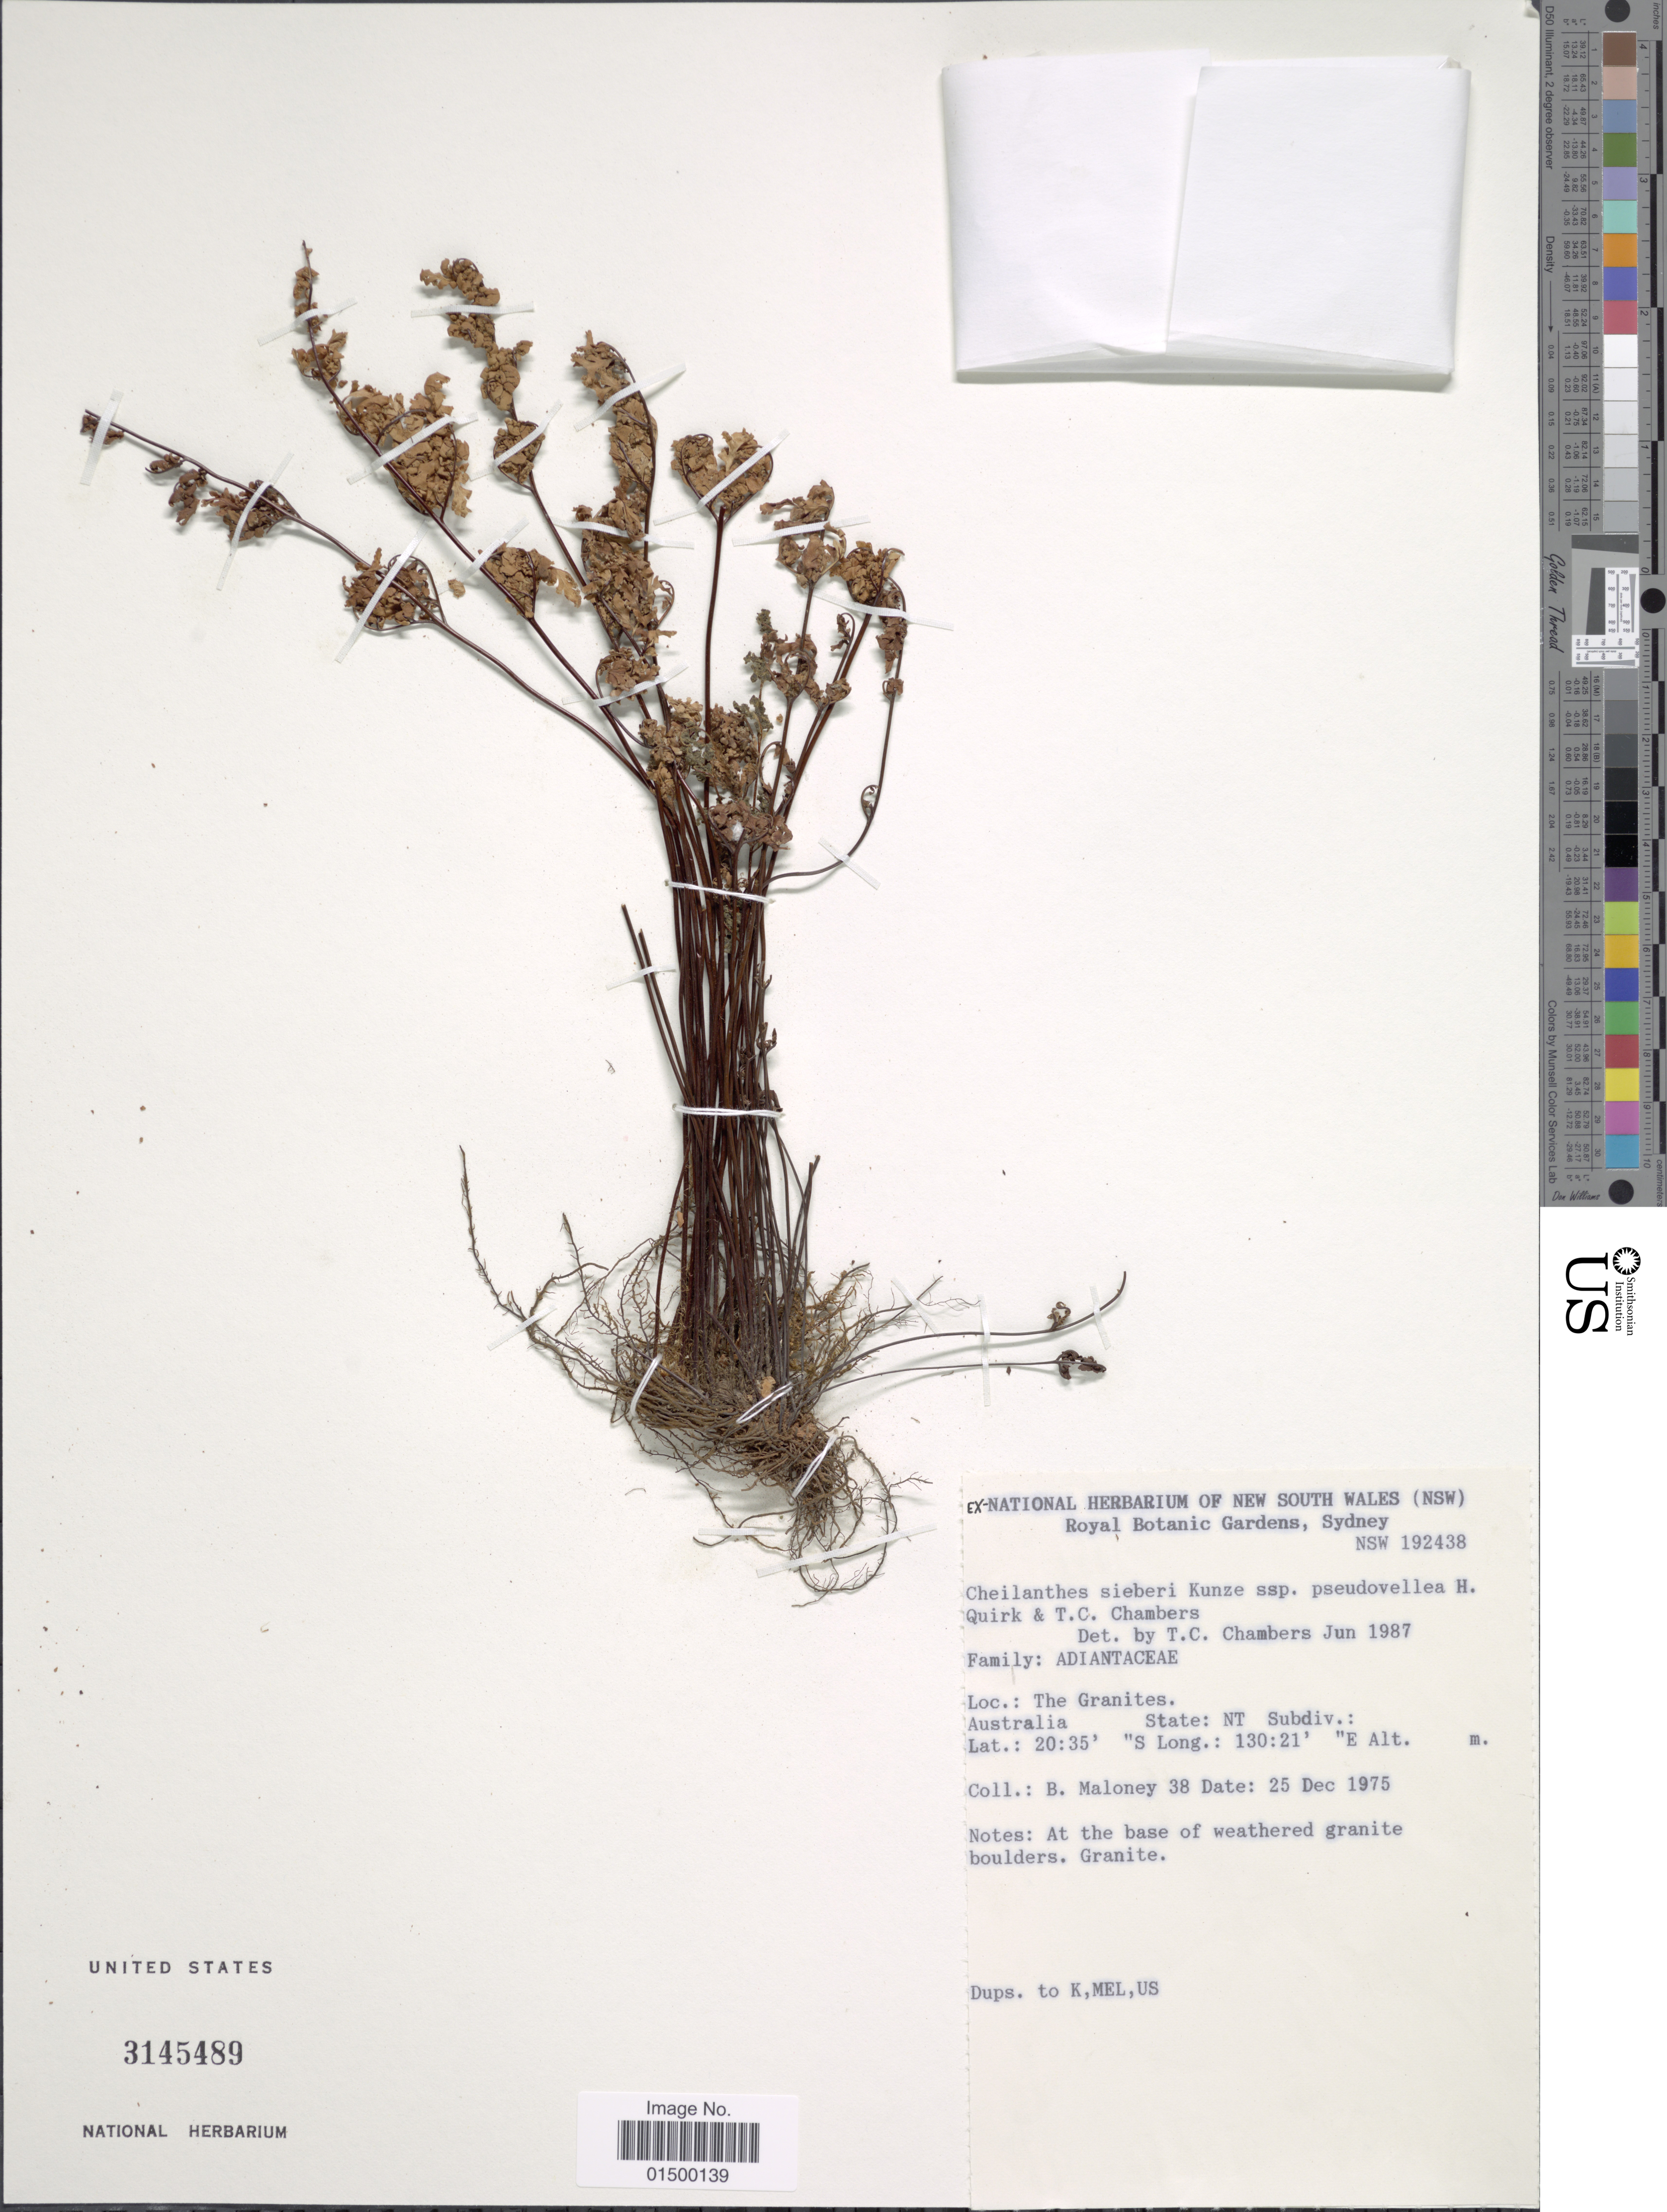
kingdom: Plantae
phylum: Tracheophyta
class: Polypodiopsida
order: Polypodiales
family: Pteridaceae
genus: Cheilanthes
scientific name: Cheilanthes sieberi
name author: Kunze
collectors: B. Maloney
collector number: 38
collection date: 1975-12-25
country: Australia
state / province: Northern Territory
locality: The Granites. Australia, State: NT Subdiv.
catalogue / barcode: US 3145489